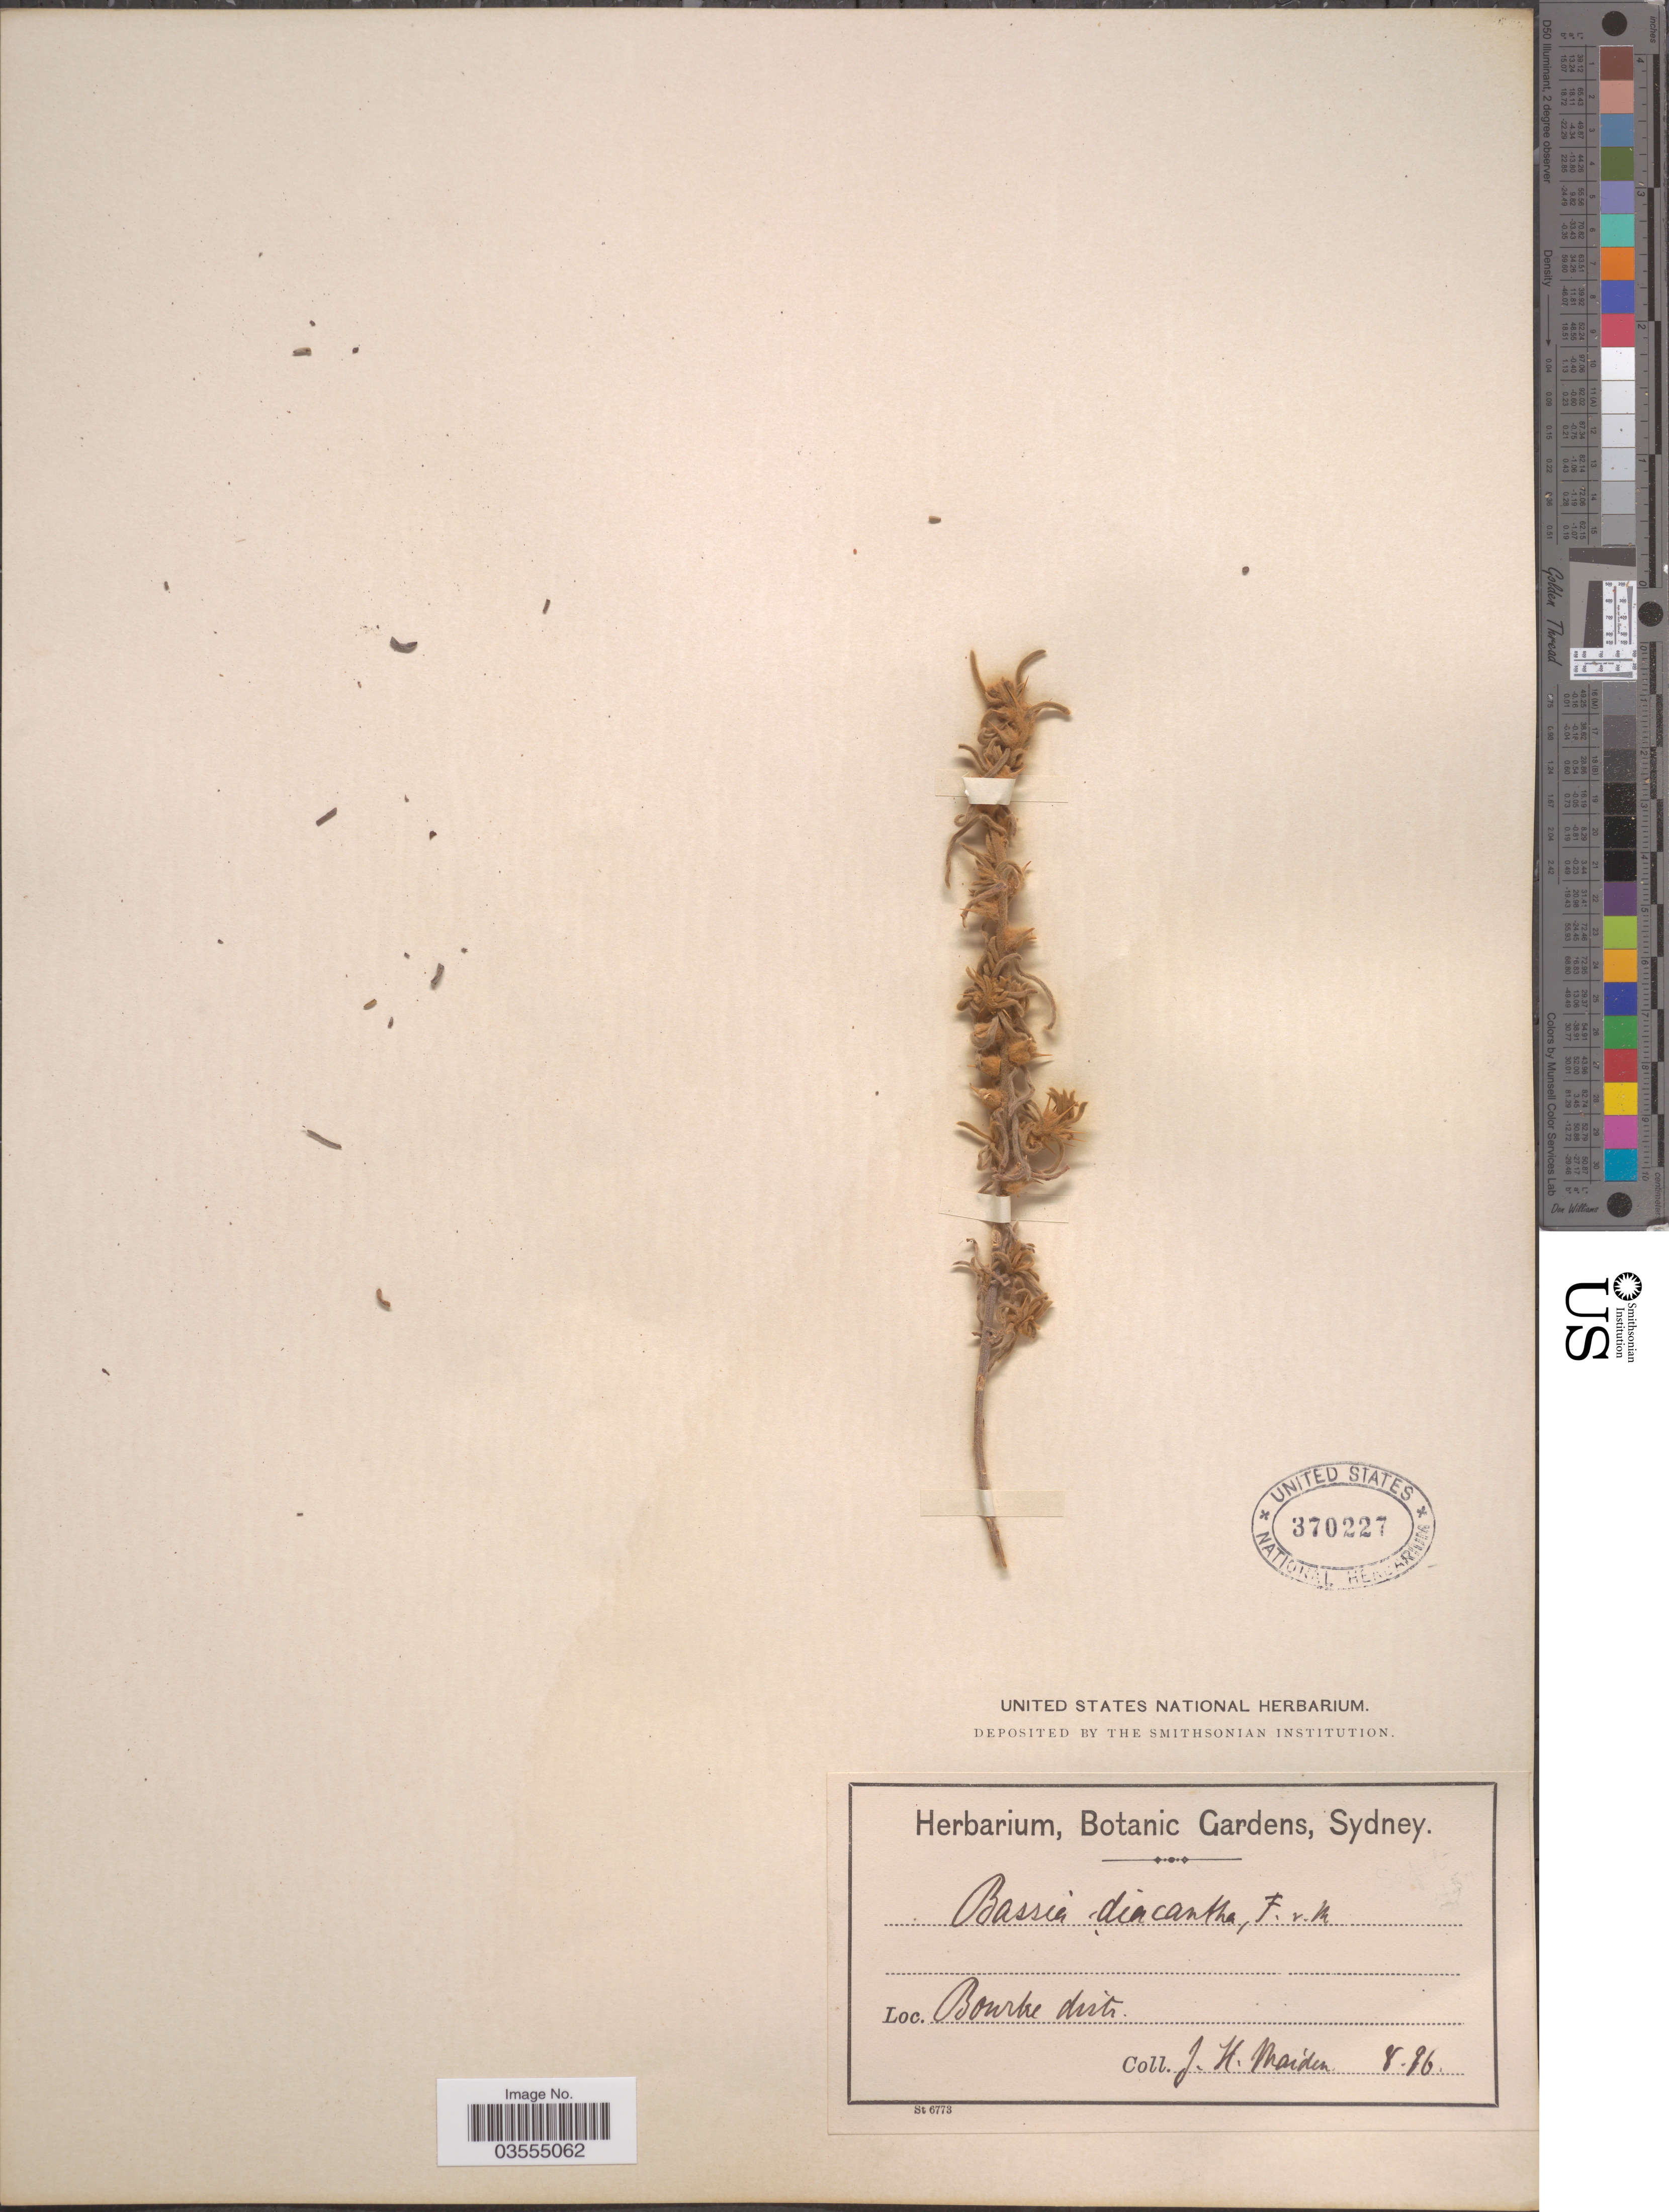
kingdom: Plantae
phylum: Tracheophyta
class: Magnoliopsida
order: Caryophyllales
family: Amaranthaceae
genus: Sclerolaena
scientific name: Sclerolaena bicornis var. horrida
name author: Domin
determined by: Wilson, Paul G.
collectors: J. Maiden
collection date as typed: Transcribed d/m/y: /8/96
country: Australia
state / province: New South Wales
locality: Bourke distr.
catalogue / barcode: US 370227